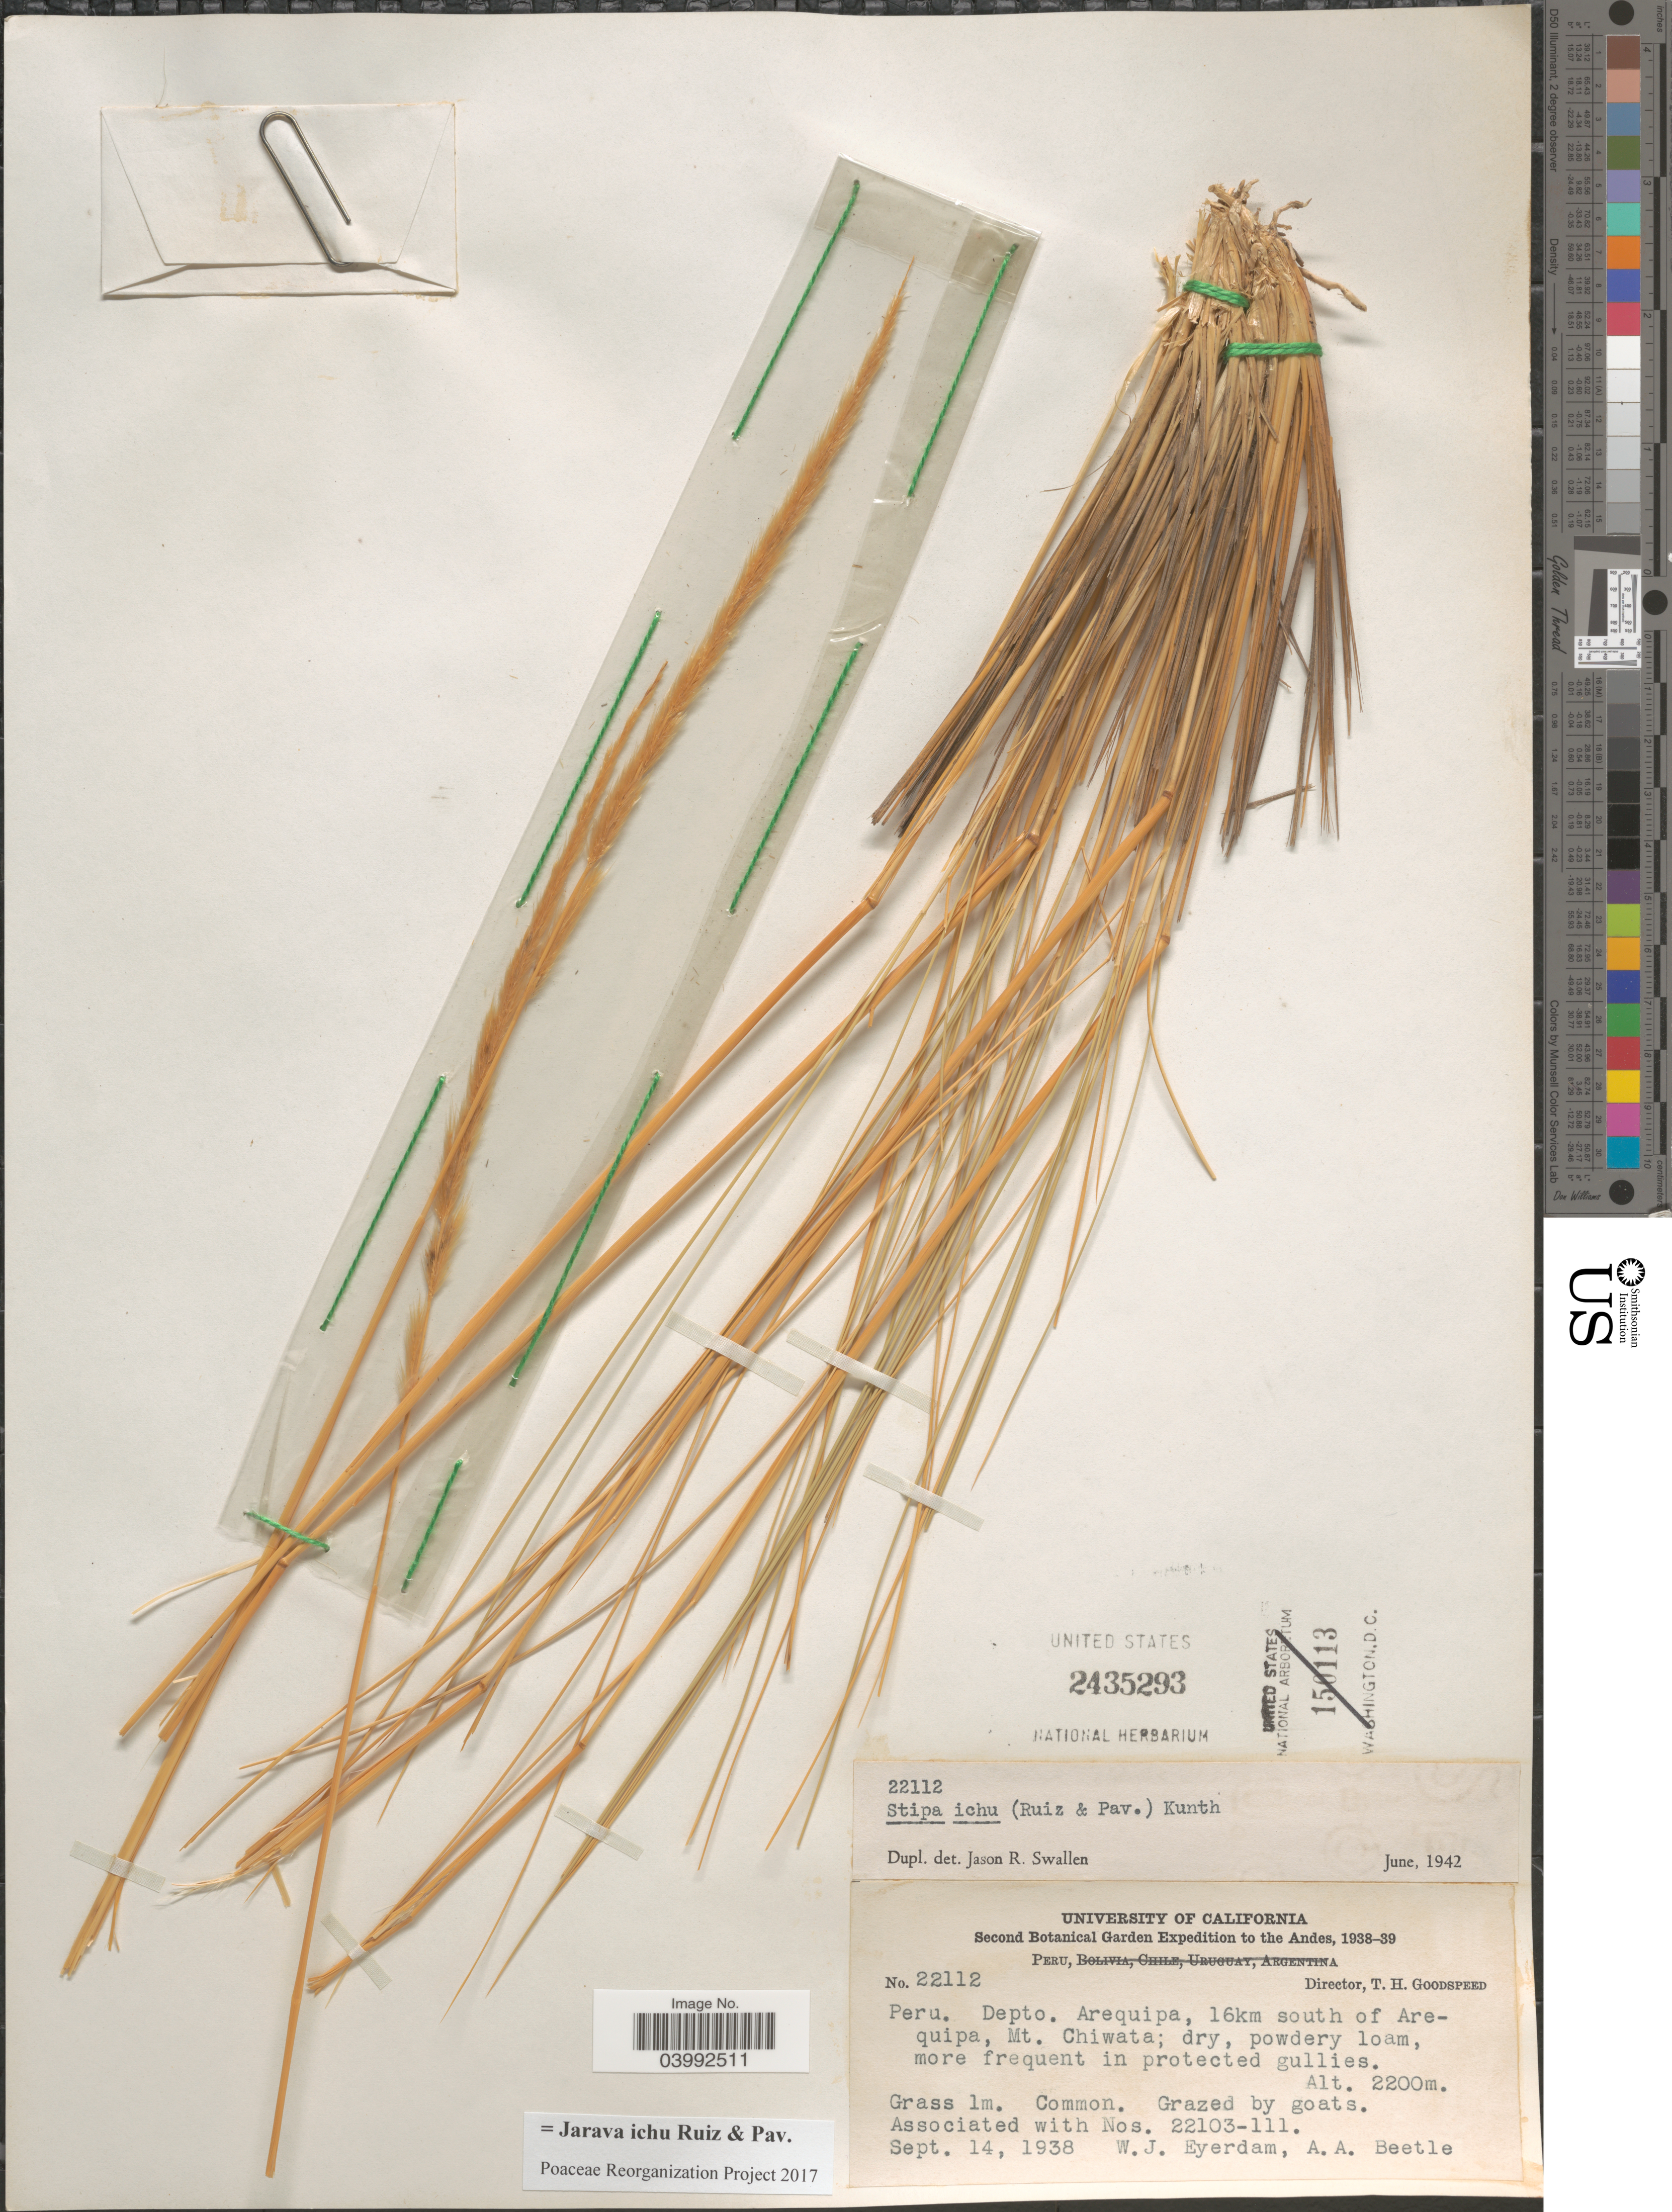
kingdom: Plantae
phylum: Tracheophyta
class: Liliopsida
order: Poales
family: Poaceae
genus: Jarava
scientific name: Jarava ichu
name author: Ruiz & Pav.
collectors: W. J. Eyerdam & A. A. Beetle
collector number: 22112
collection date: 1938-09-14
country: Peru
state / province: Arequipa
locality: The Andes. Depto. Arequipa, 16km south of Arequipa, Mt. Chiwata.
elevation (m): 2200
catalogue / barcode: US 2435293